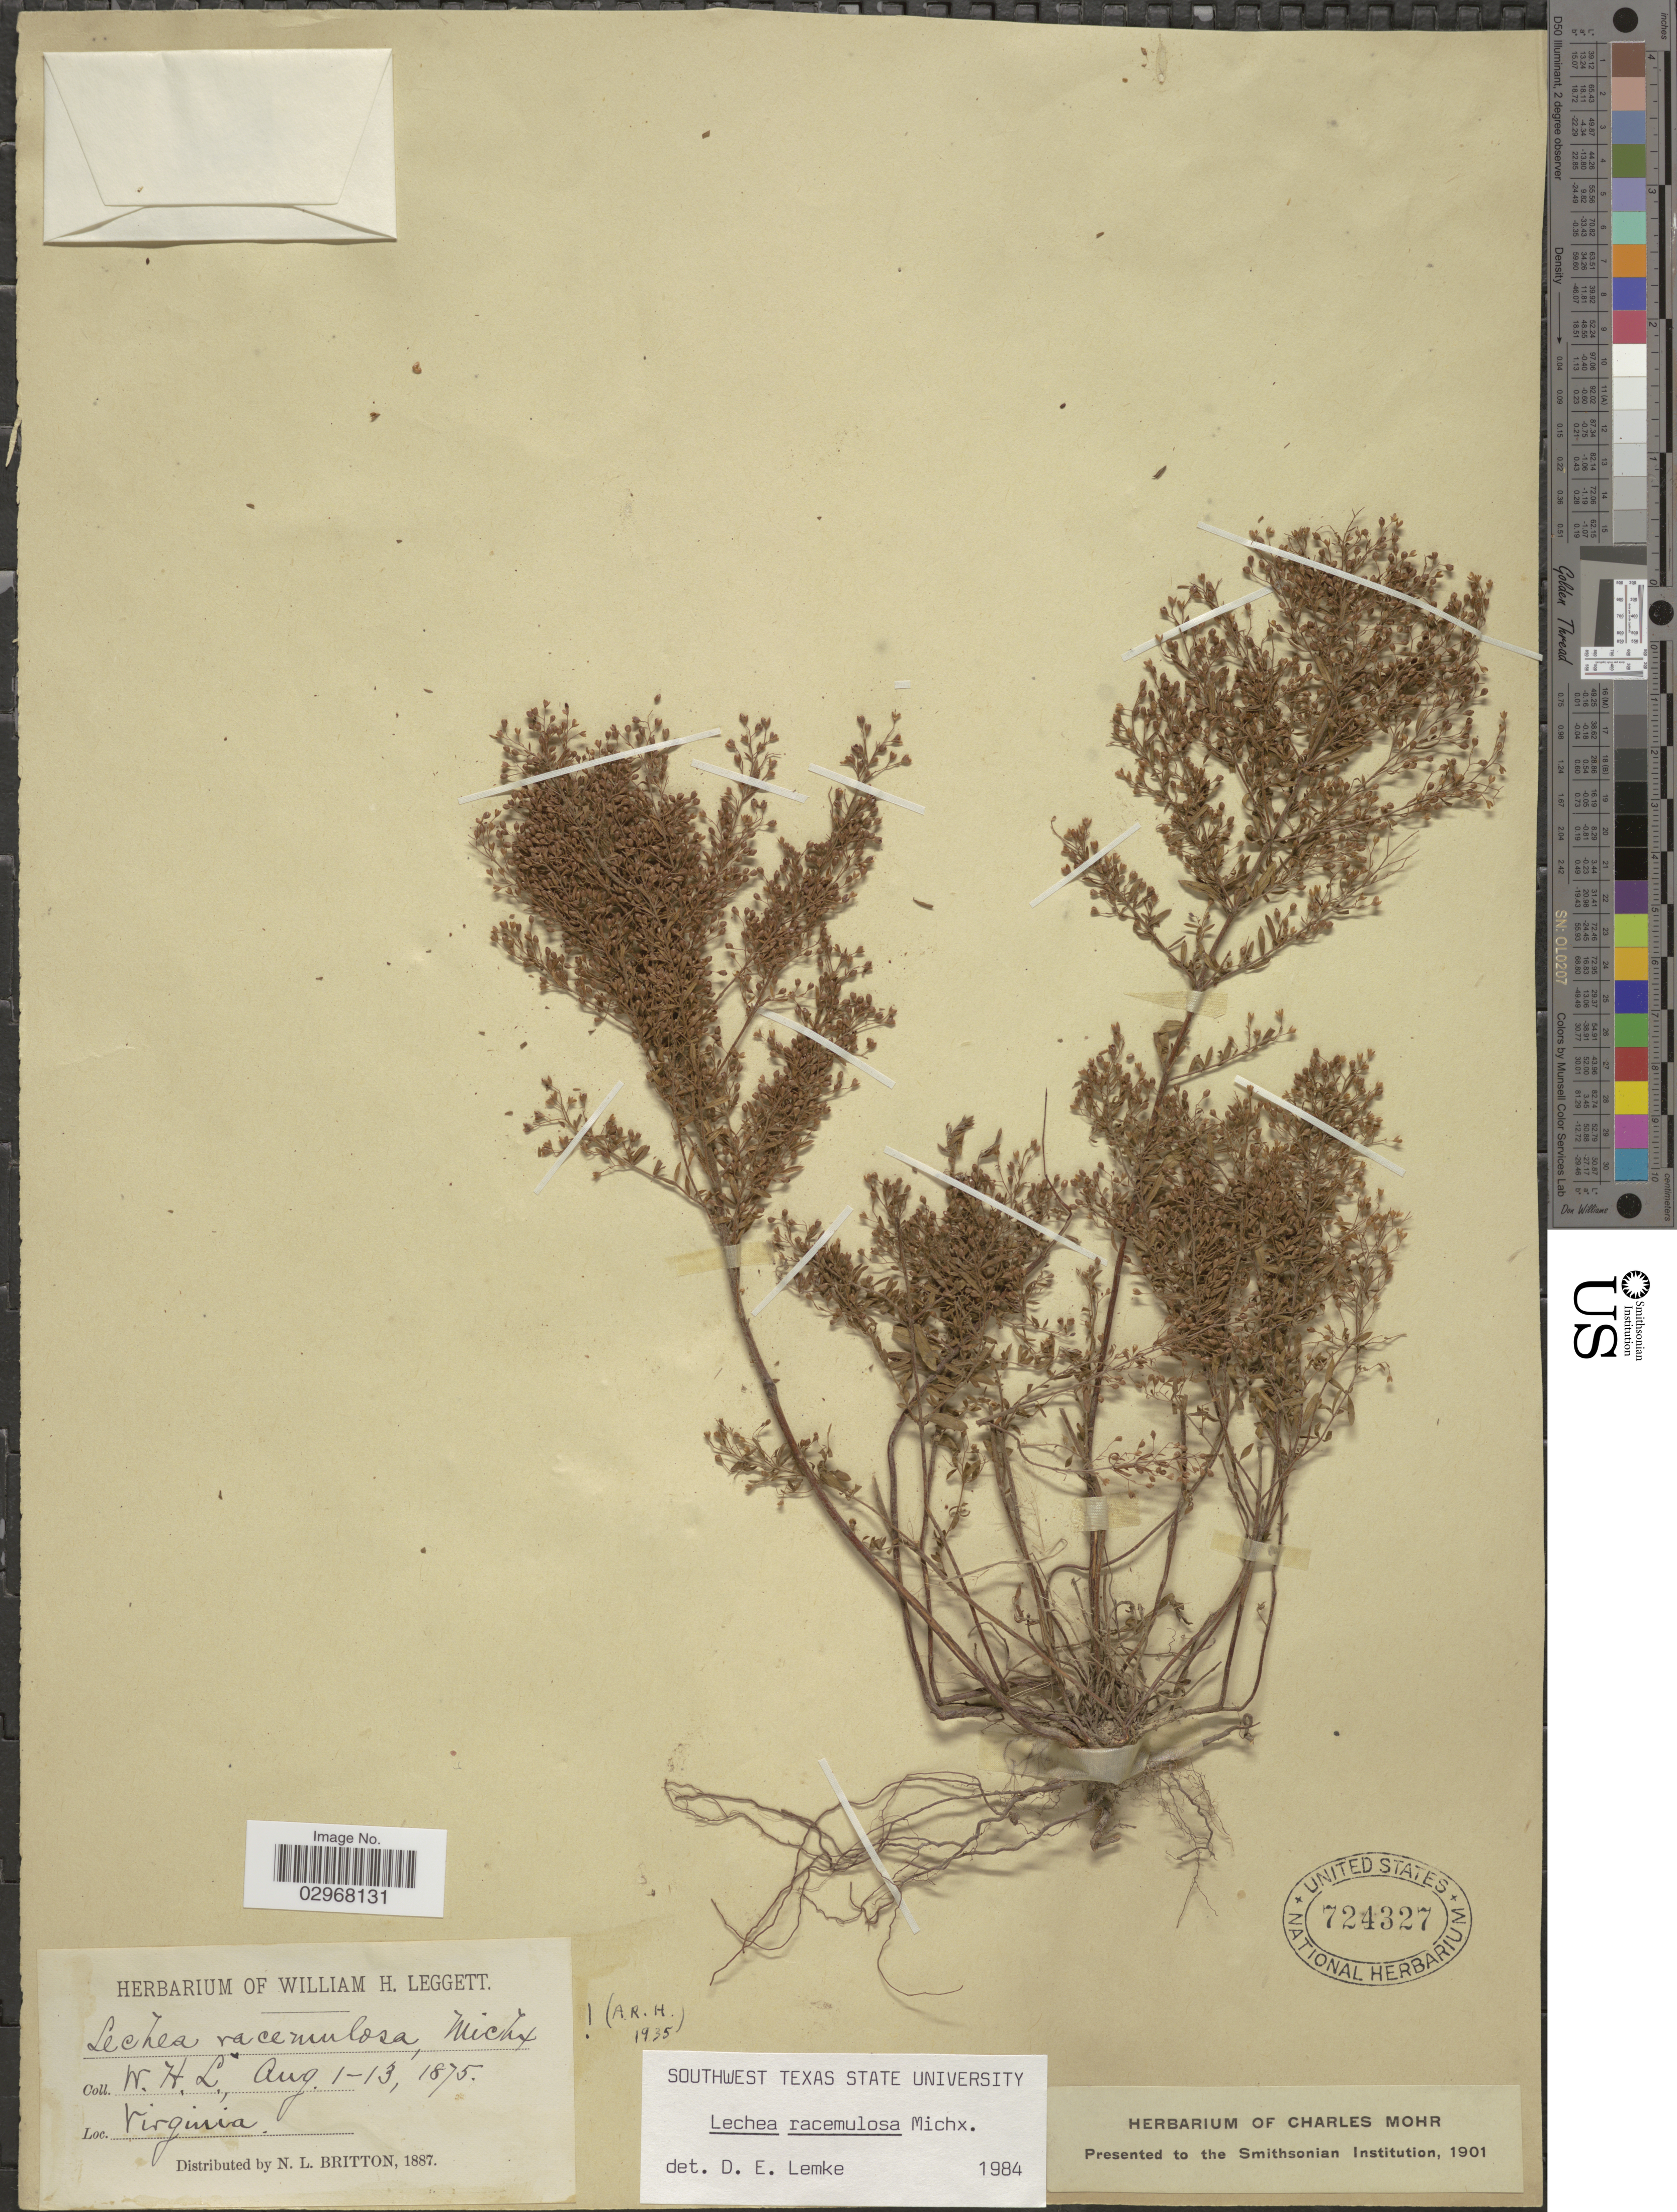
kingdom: Plantae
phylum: Tracheophyta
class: Magnoliopsida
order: Malvales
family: Cistaceae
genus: Lechea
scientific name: Lechea racemulosa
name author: Michx.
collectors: W. Leggett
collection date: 1875-08-01/1875-08-13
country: United States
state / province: Virginia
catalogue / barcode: US 724327